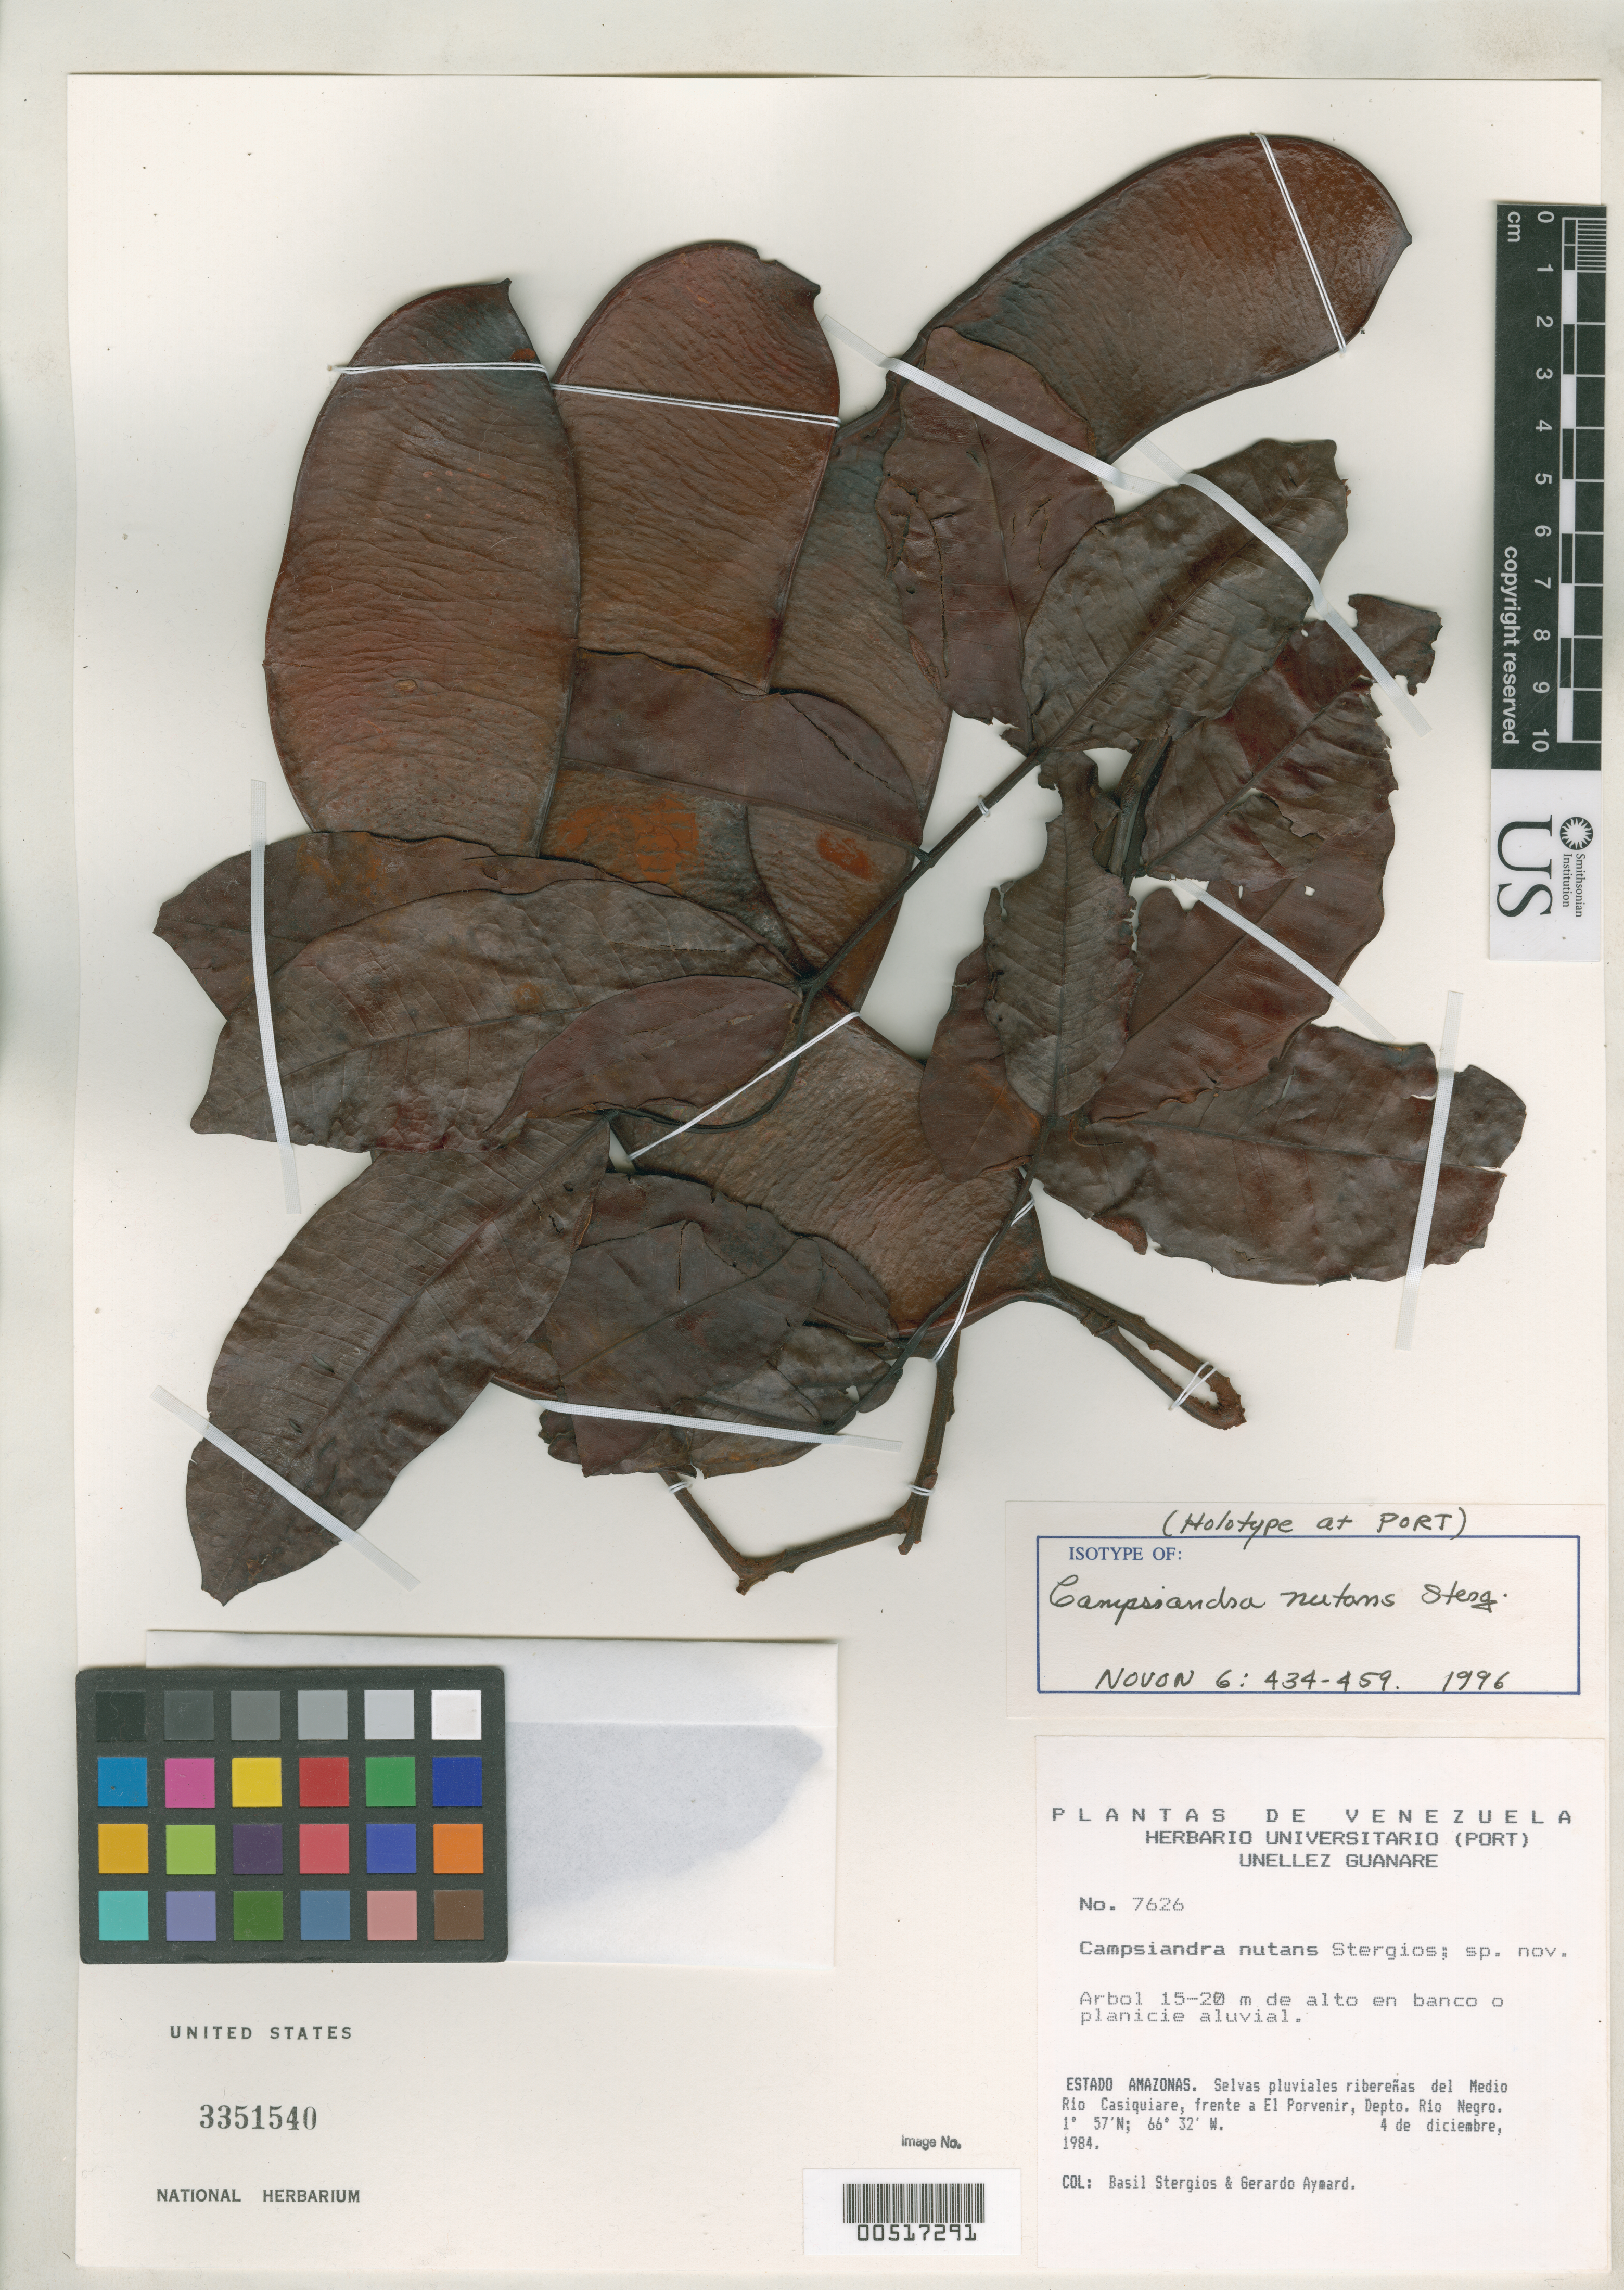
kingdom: Plantae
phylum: Tracheophyta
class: Magnoliopsida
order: Fabales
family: Fabaceae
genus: Campsiandra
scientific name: Campsiandra nutans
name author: Stergios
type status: Isotype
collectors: B. G. Stergios & G. A. Aymard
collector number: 7626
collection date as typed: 04 Dec 1984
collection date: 1984-12-04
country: Venezuela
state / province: Amazonas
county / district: Rio Negro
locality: Medio Rio Casiquiare, frente a El Porvenir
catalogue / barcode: US 3351540